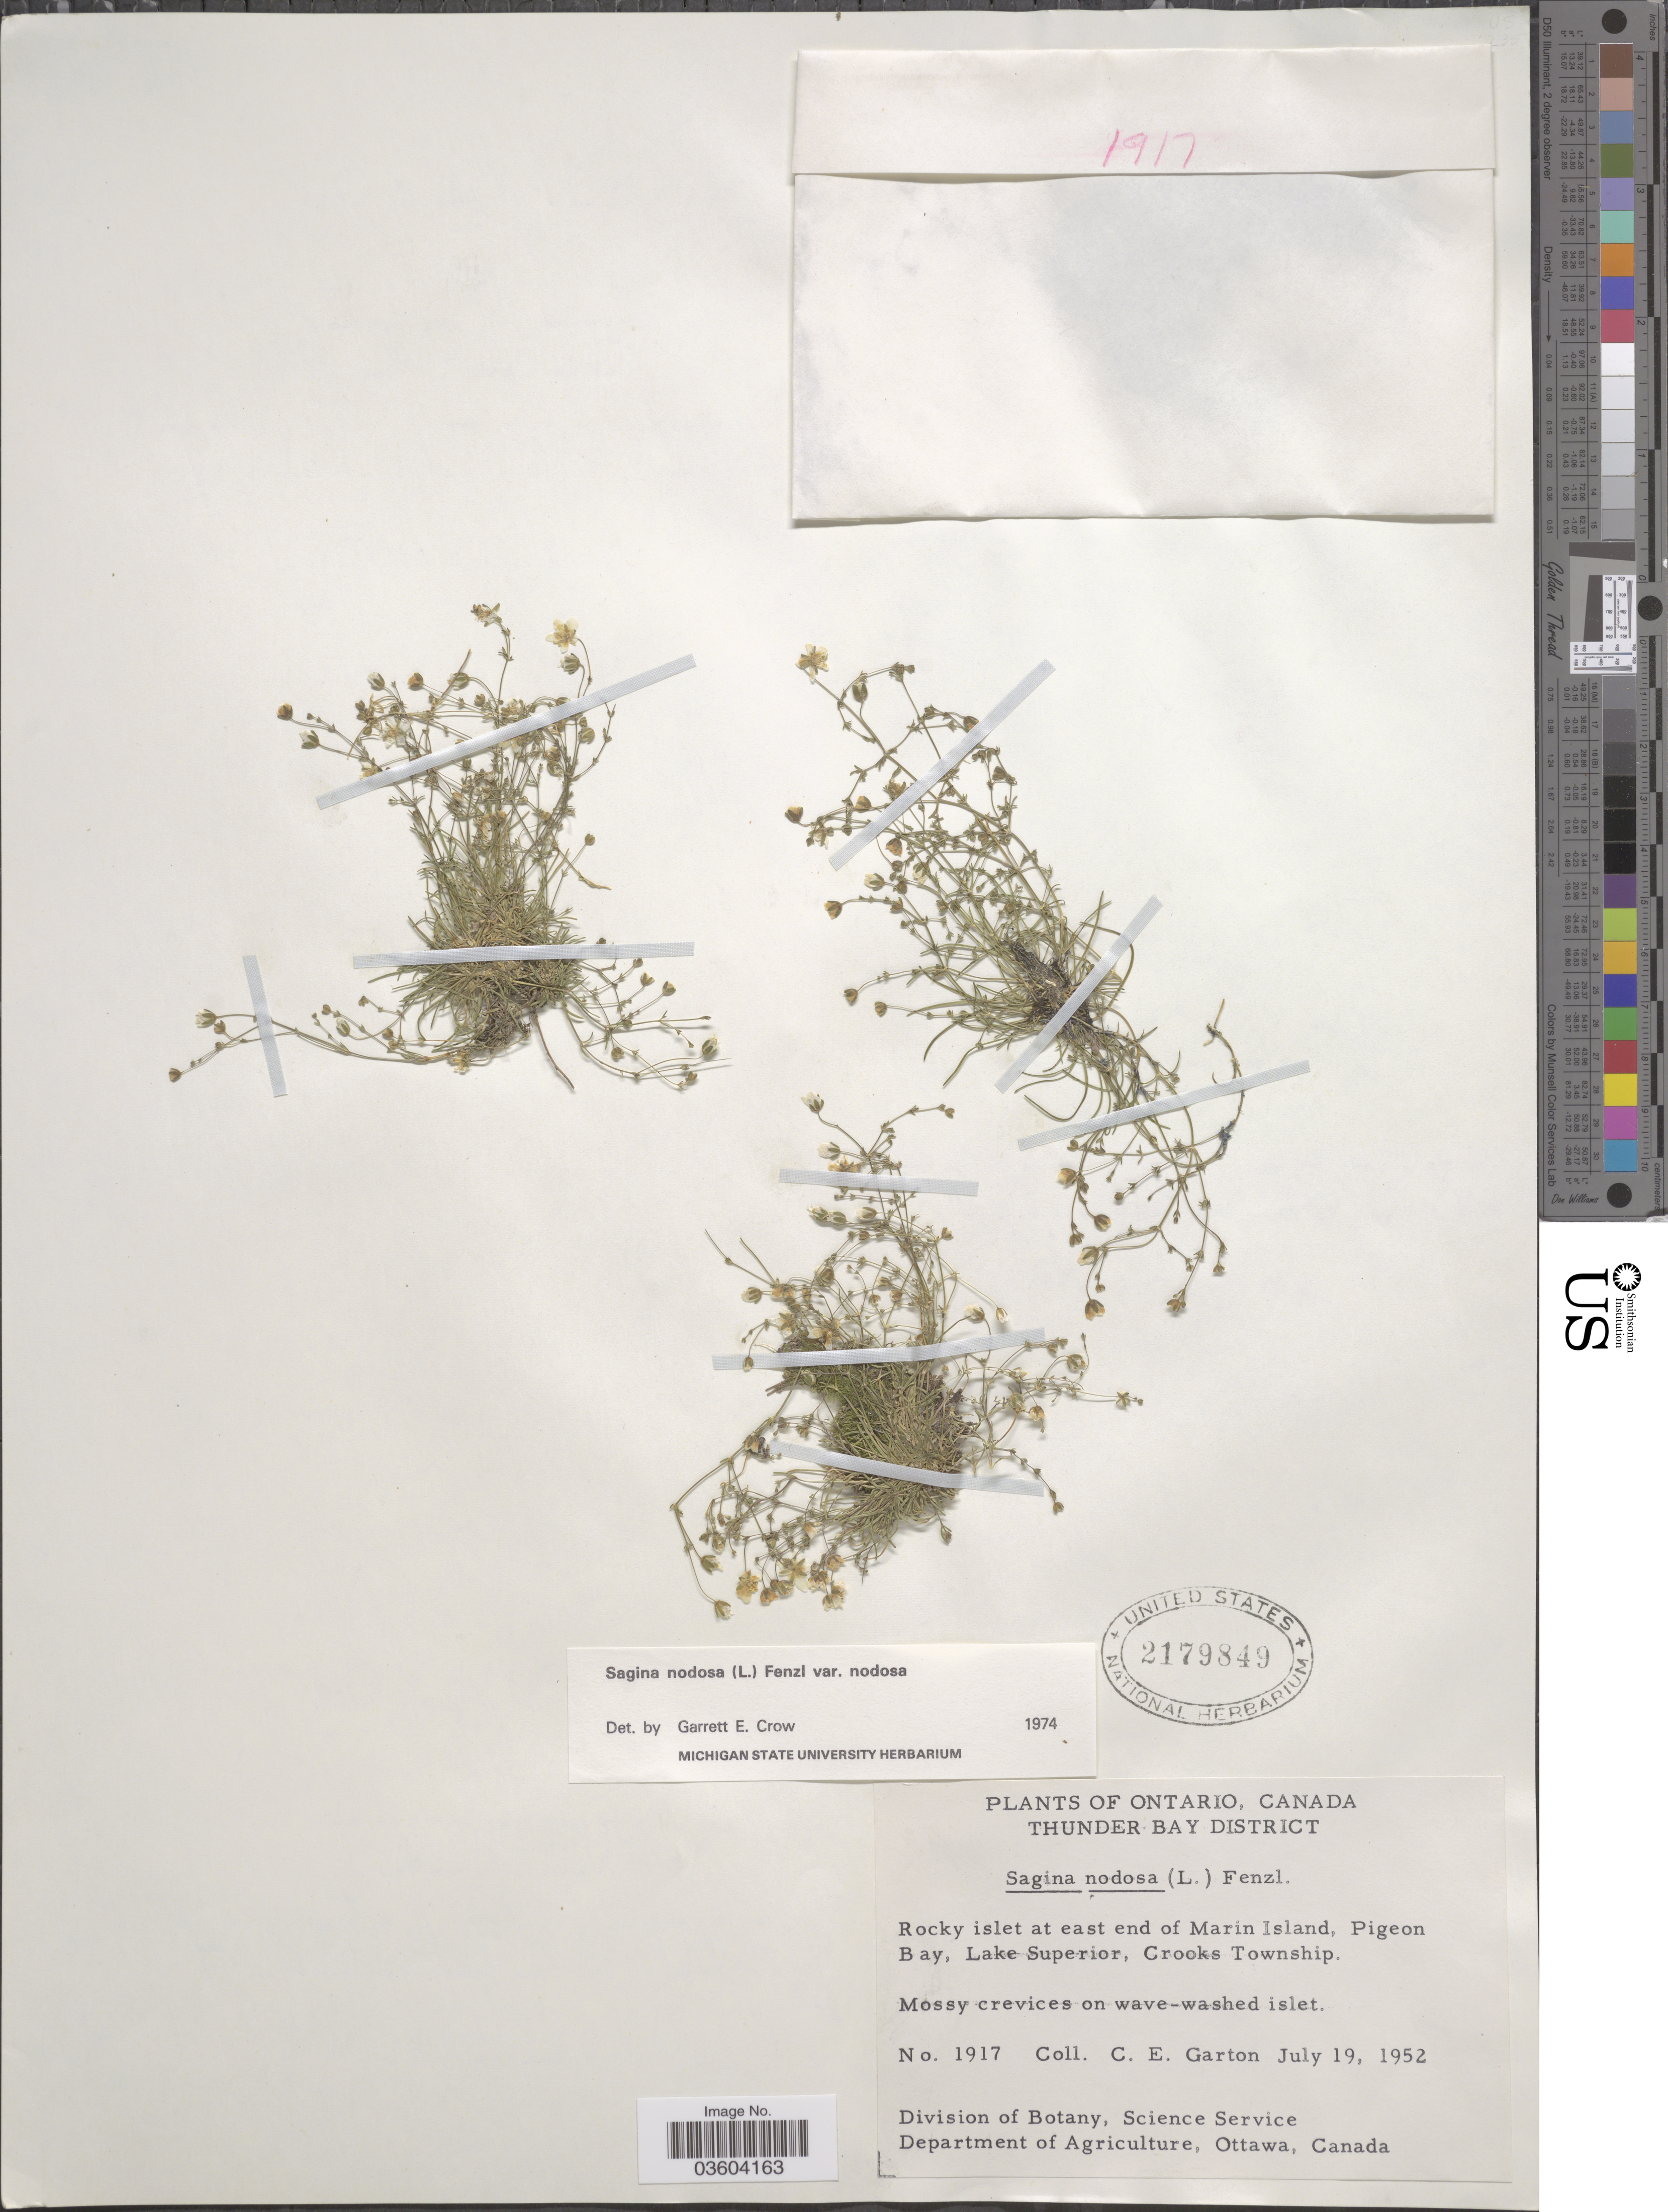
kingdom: Plantae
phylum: Tracheophyta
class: Magnoliopsida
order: Caryophyllales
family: Caryophyllaceae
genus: Sagina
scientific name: Sagina nodosa var. nodosa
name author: (L.) Fenzl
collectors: C. E. Garton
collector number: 1917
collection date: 1952-07-19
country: Canada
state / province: Ontario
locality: Thunder Bay District. Rocky islet at east end of Marin Island, Pigeon Bay, Lake Superior, Crooks Township.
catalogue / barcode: US 2179849